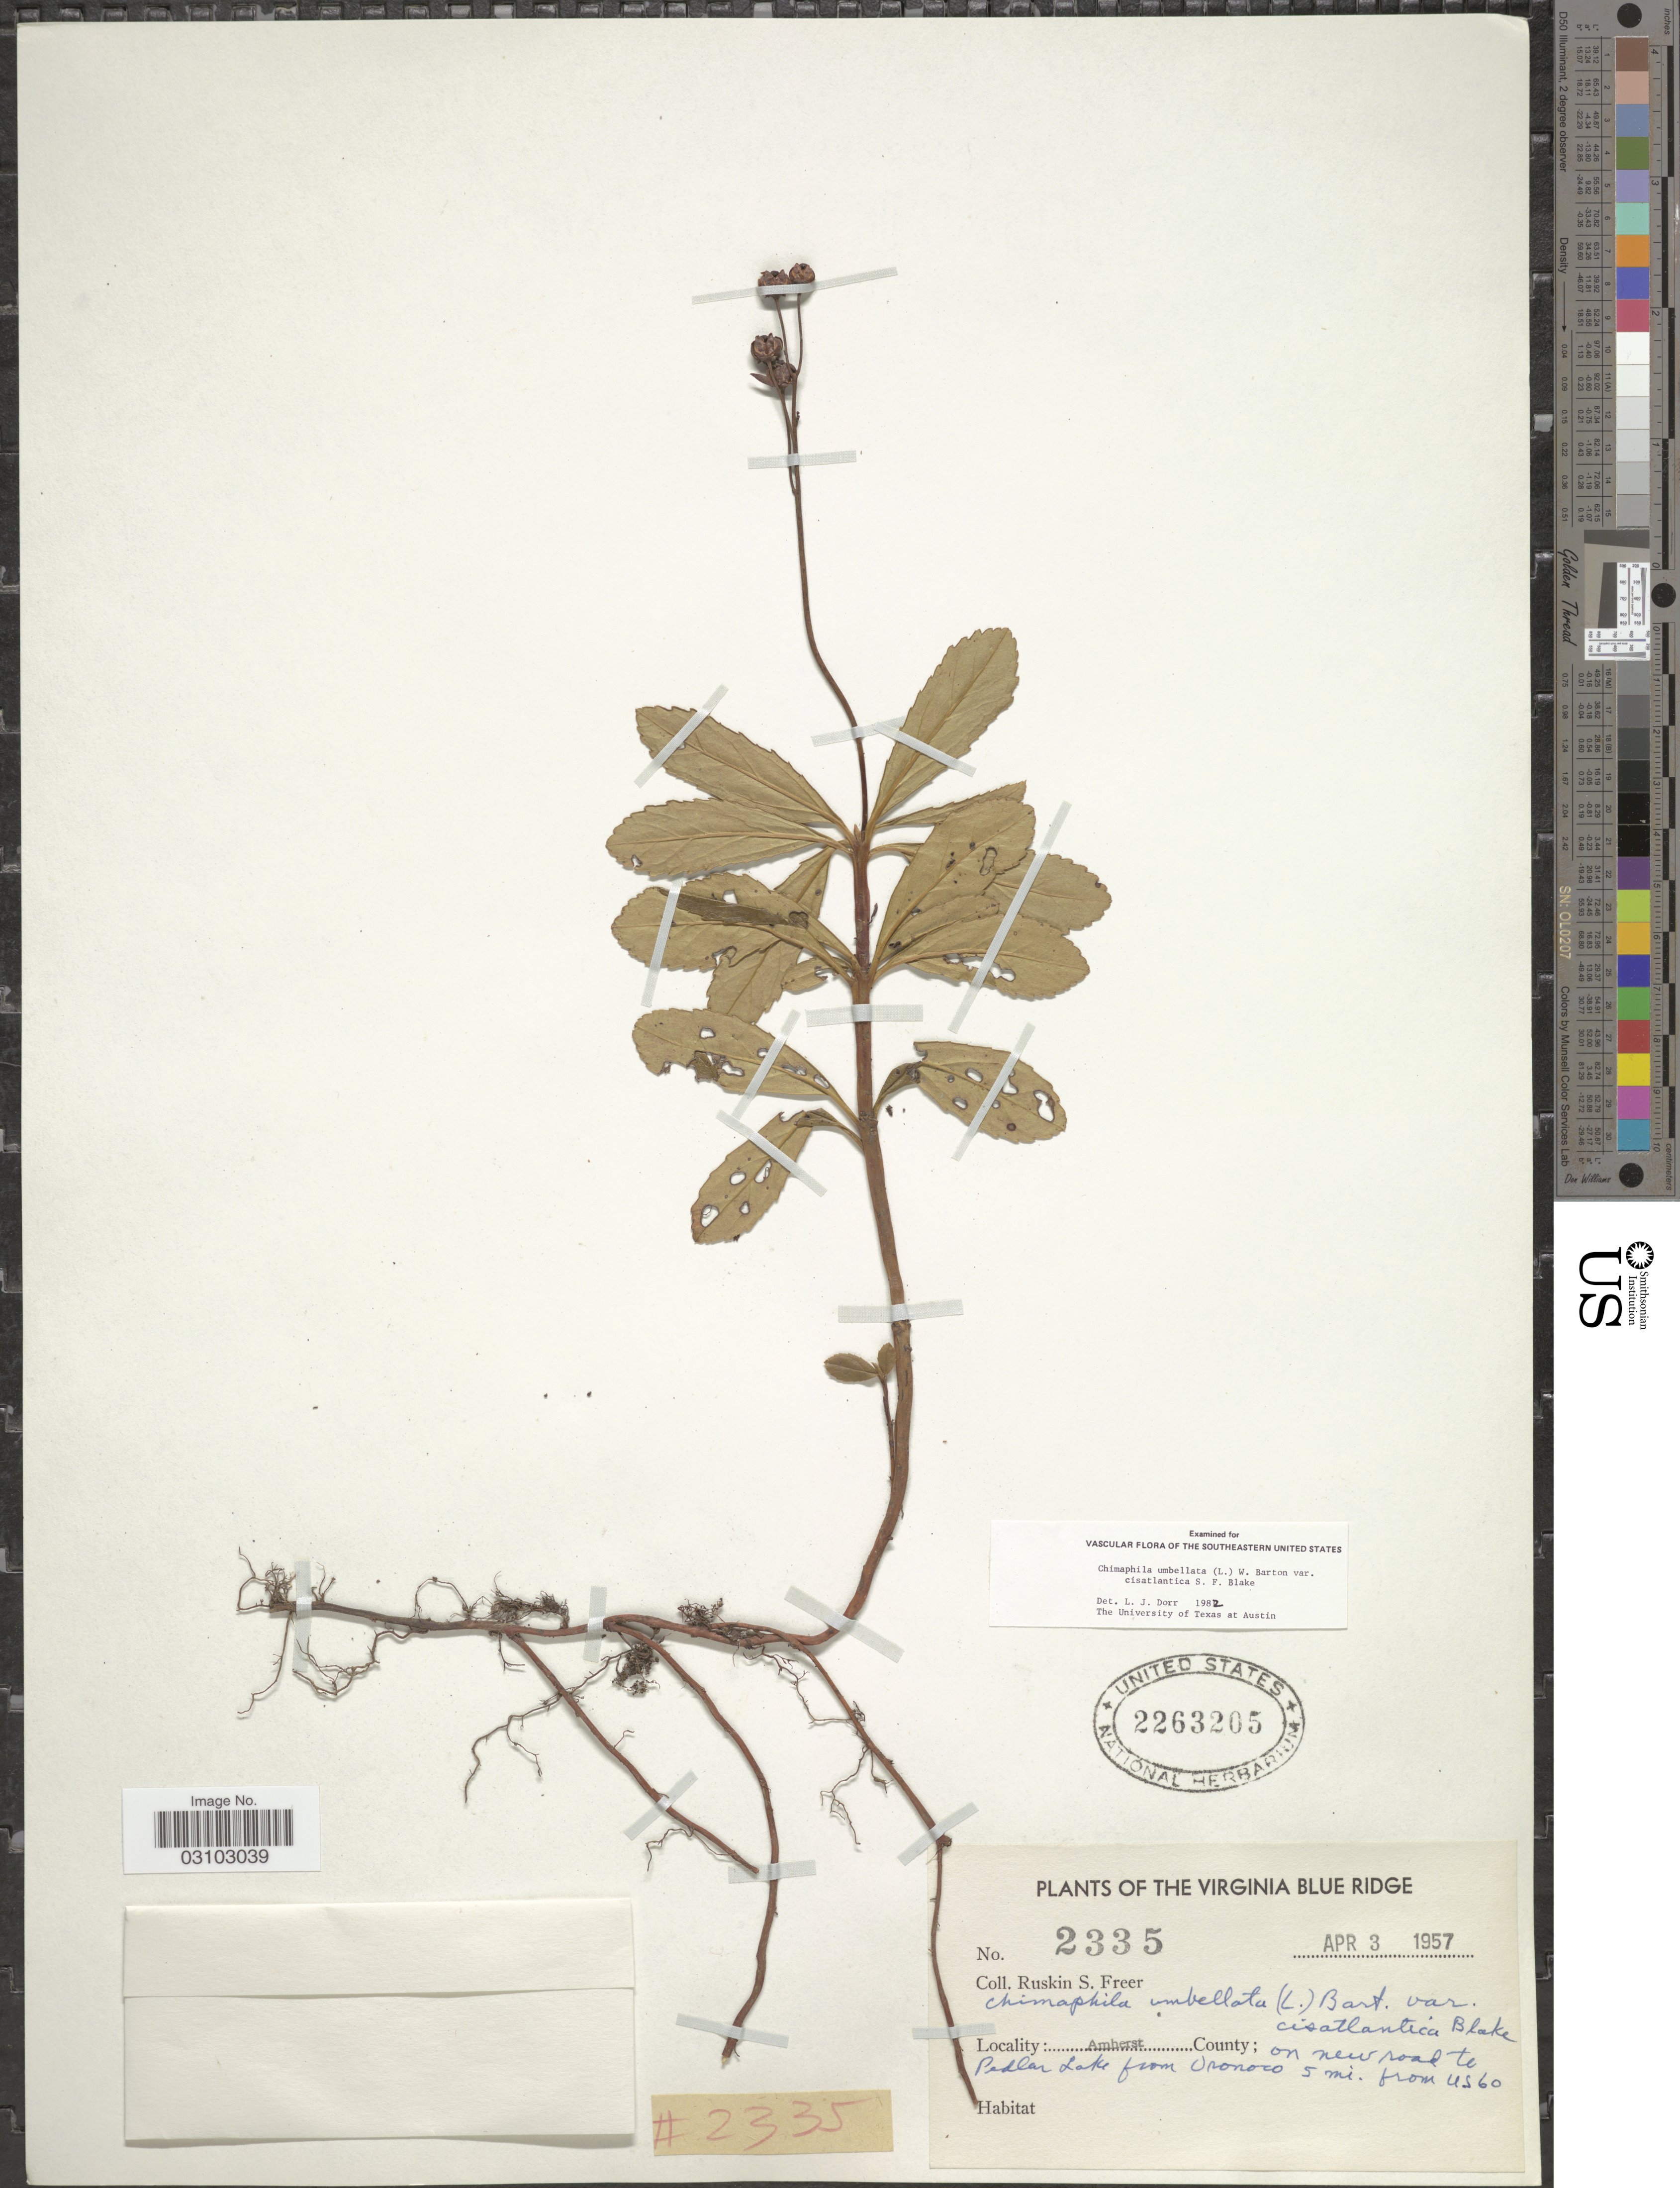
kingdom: Plantae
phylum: Tracheophyta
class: Magnoliopsida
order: Ericales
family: Ericaceae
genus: Chimaphila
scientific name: Chimaphila umbellata subsp. cisatlantica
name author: (S.F. Blake) Hultén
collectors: R. Freer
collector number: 2335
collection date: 1957-04-03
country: United States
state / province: Virginia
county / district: Amherst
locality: The Virginia Blue Ridge. Amherst County; on new road to Pedlar Lake from Oronoco 5 mi. from US 60.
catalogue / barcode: US 2263205